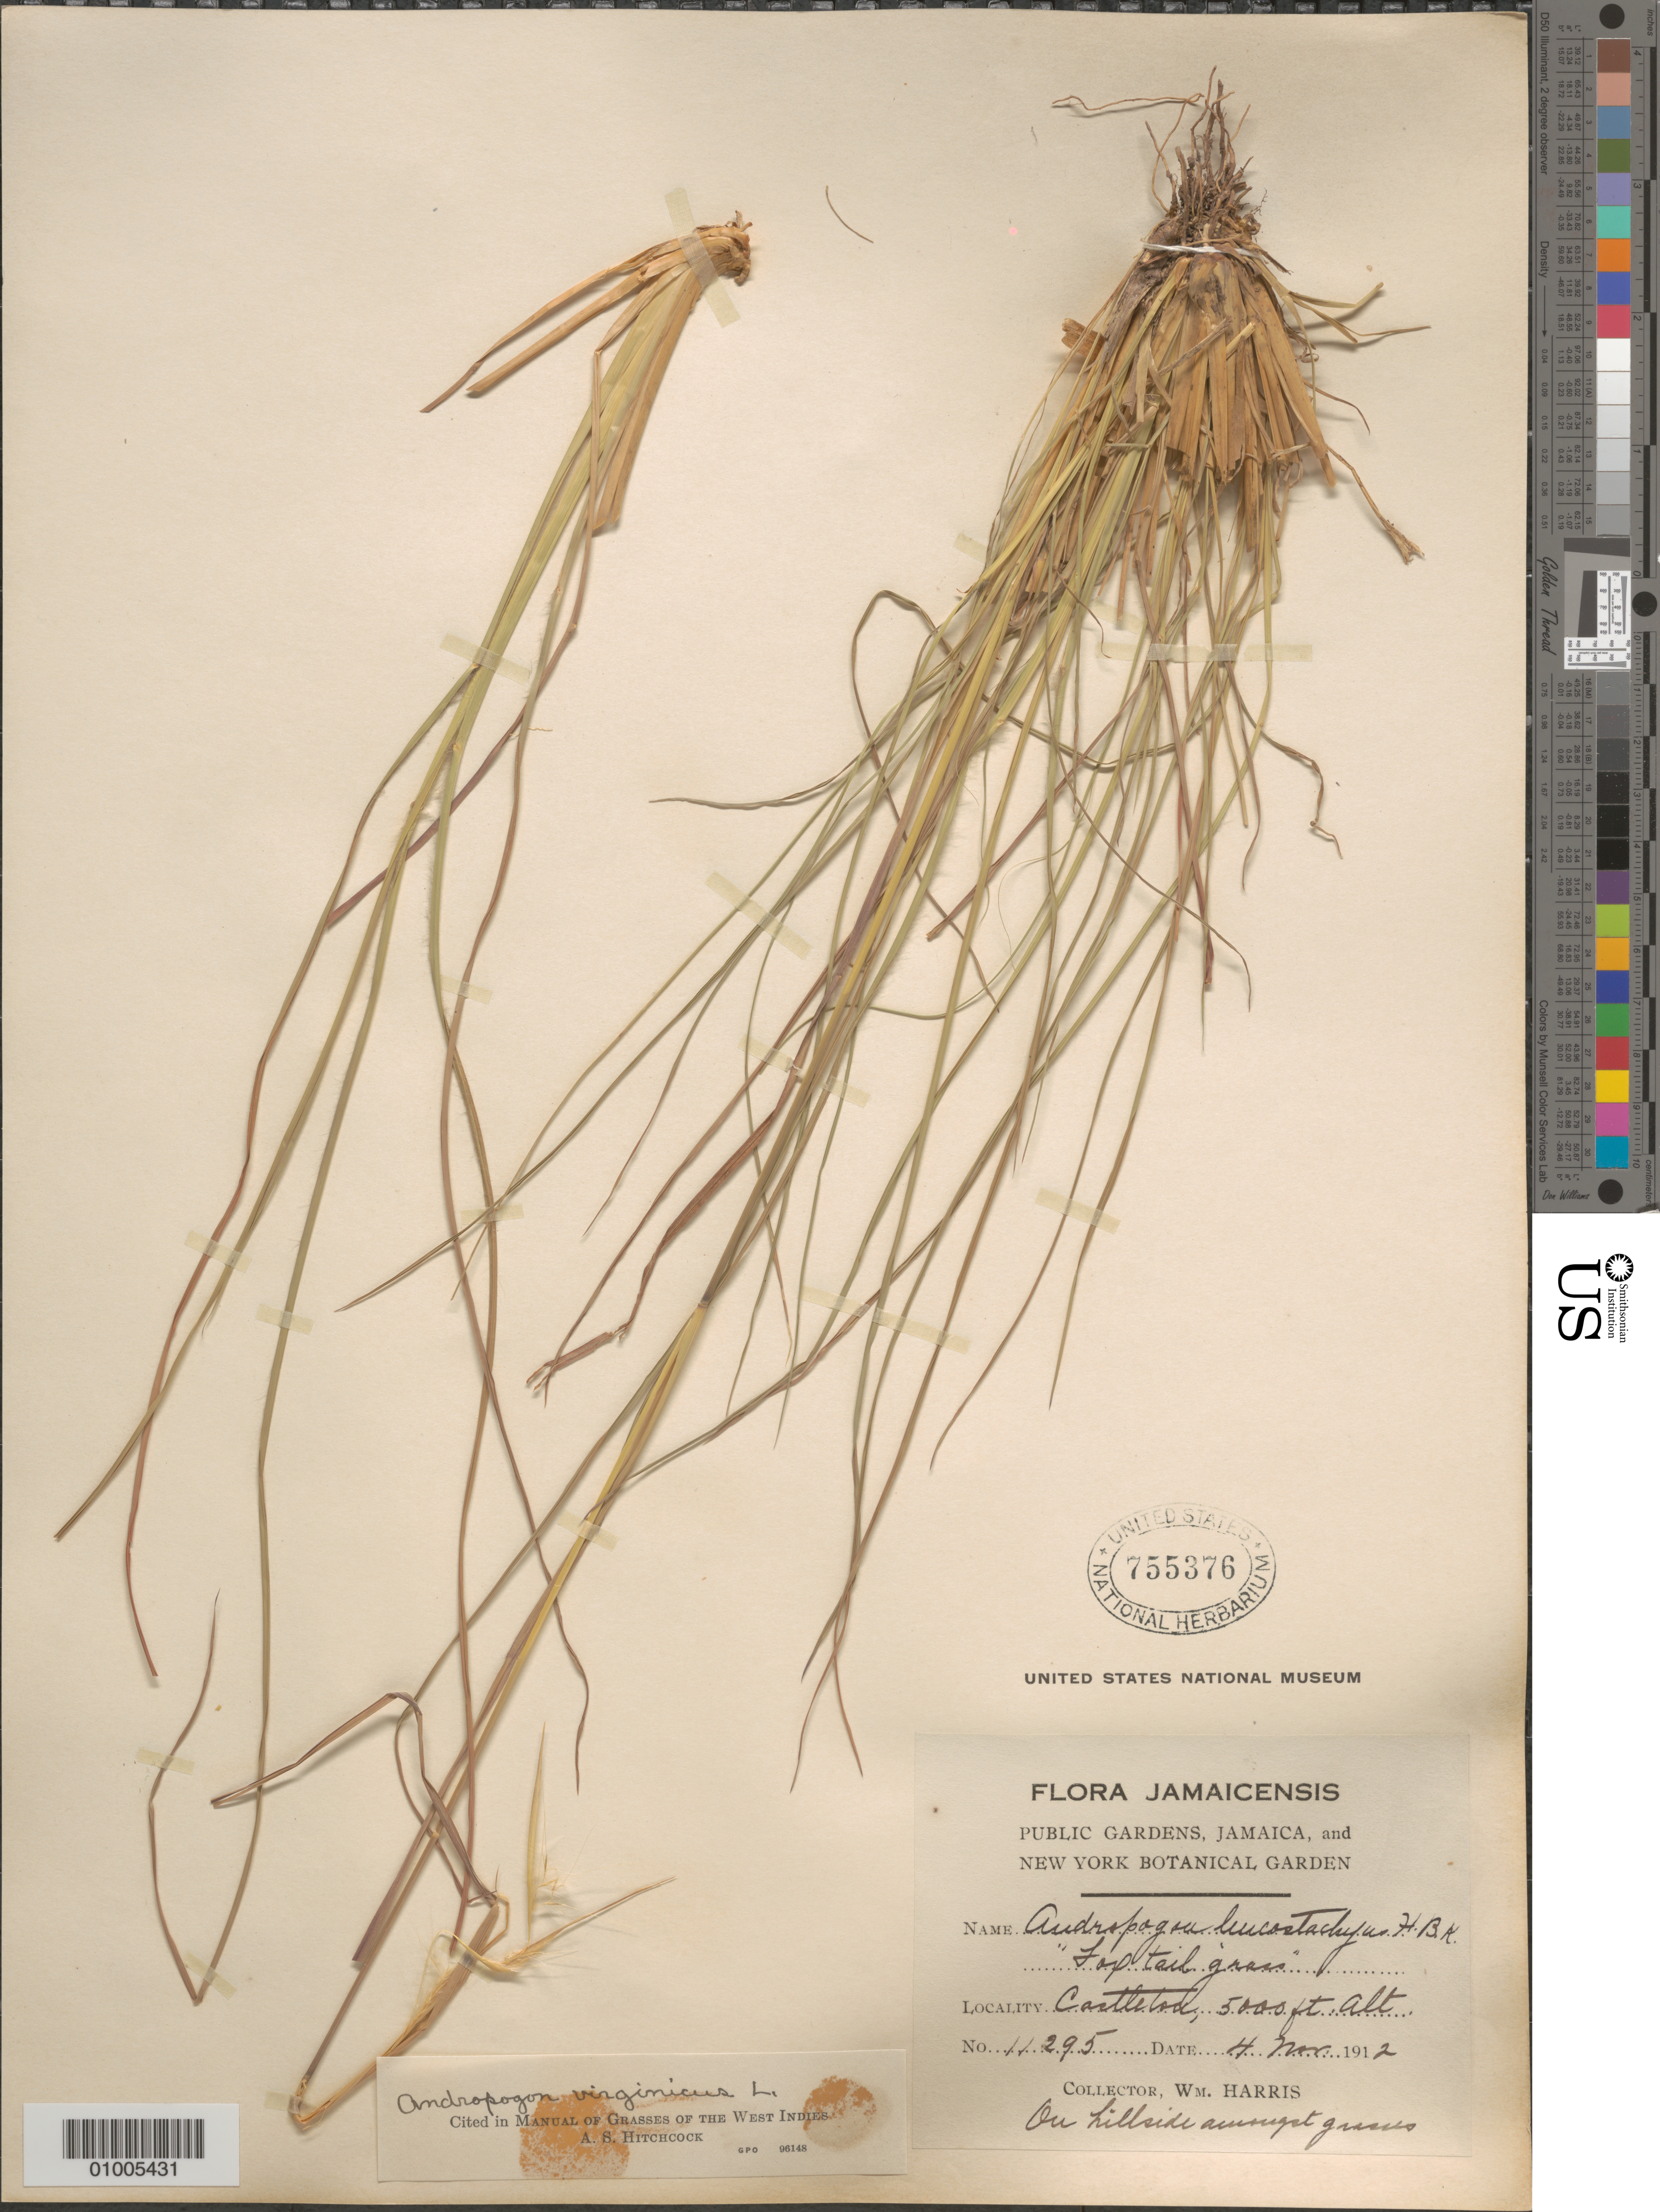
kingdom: Plantae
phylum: Tracheophyta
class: Liliopsida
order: Poales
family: Poaceae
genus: Andropogon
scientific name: Andropogon virginicus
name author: L.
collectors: W. H. Harris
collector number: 11295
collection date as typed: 04 Nov 1912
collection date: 1912-11-04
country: Jamaica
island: Jamaica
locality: On hillside amongs grasses.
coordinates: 0 N, 0 E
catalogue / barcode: US 755376